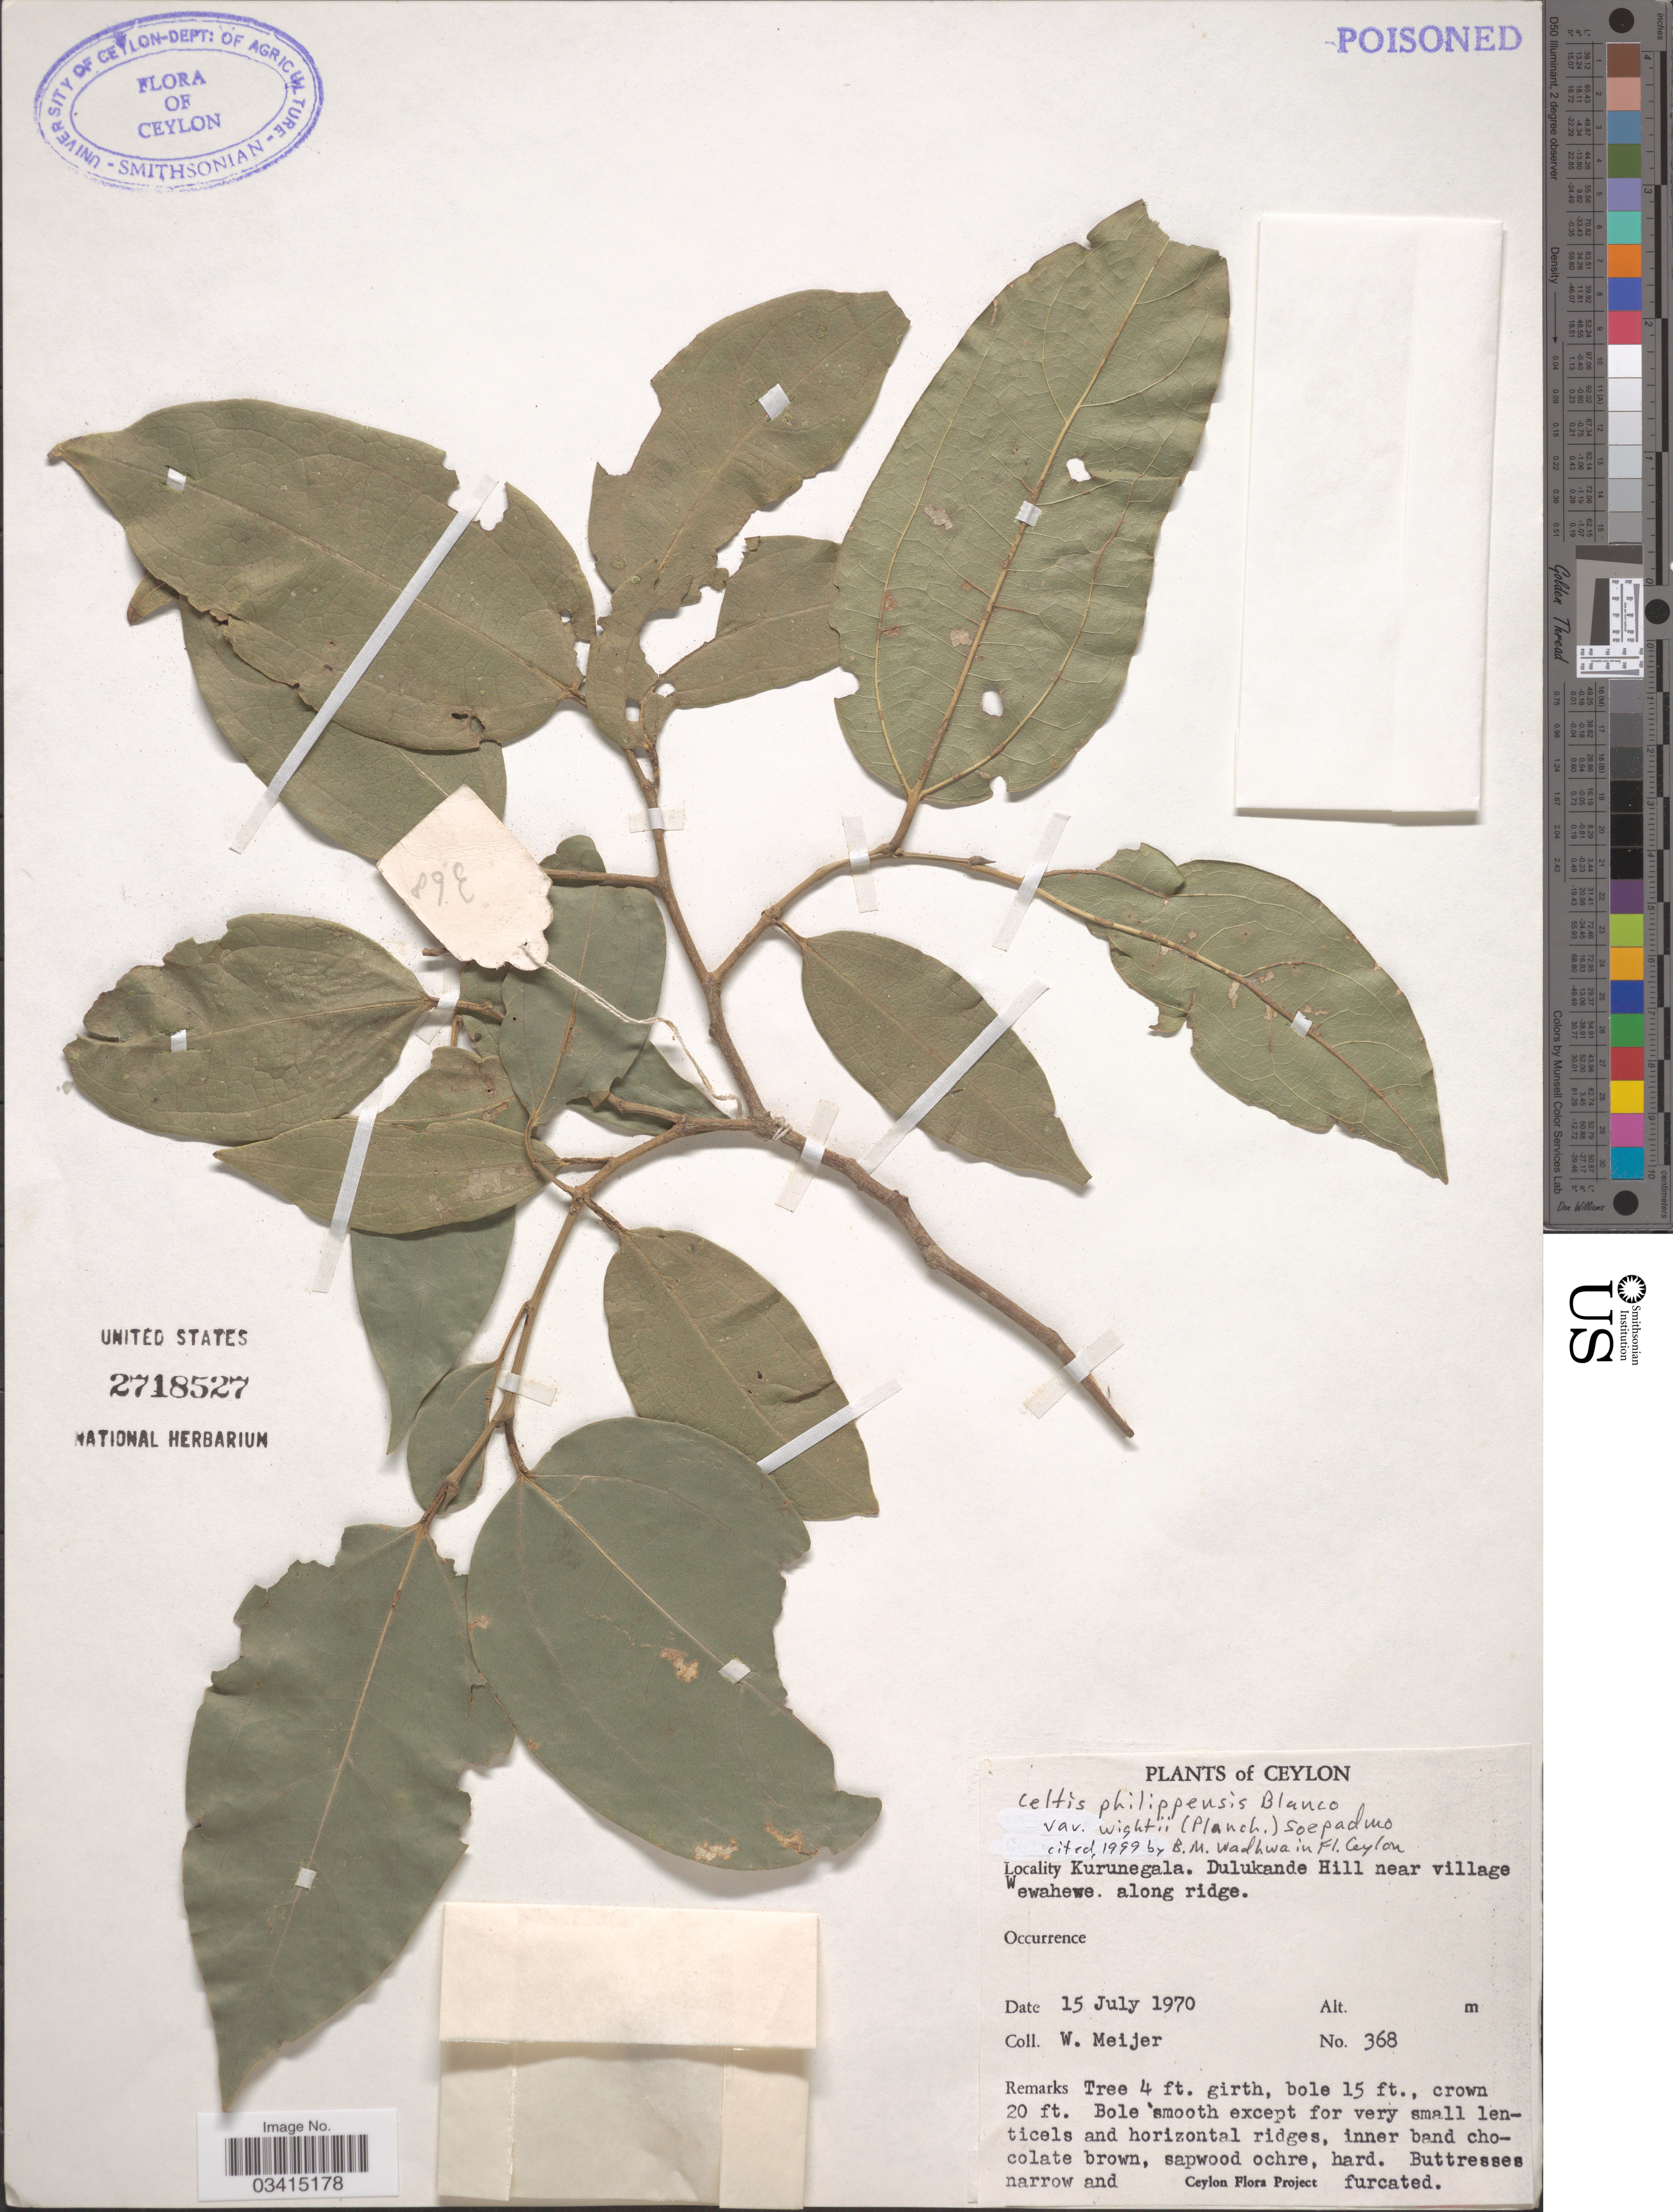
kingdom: Plantae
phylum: Tracheophyta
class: Magnoliopsida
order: Rosales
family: Cannabaceae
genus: Celtis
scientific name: Celtis philippensis var. wightii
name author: (Planch.) Soepadmo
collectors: W. Meijer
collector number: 368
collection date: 1970-07-15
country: Sri Lanka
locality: Ceylon. Kurunegala. Dulukanda Hill near village Wewahewe.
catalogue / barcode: US 2718527